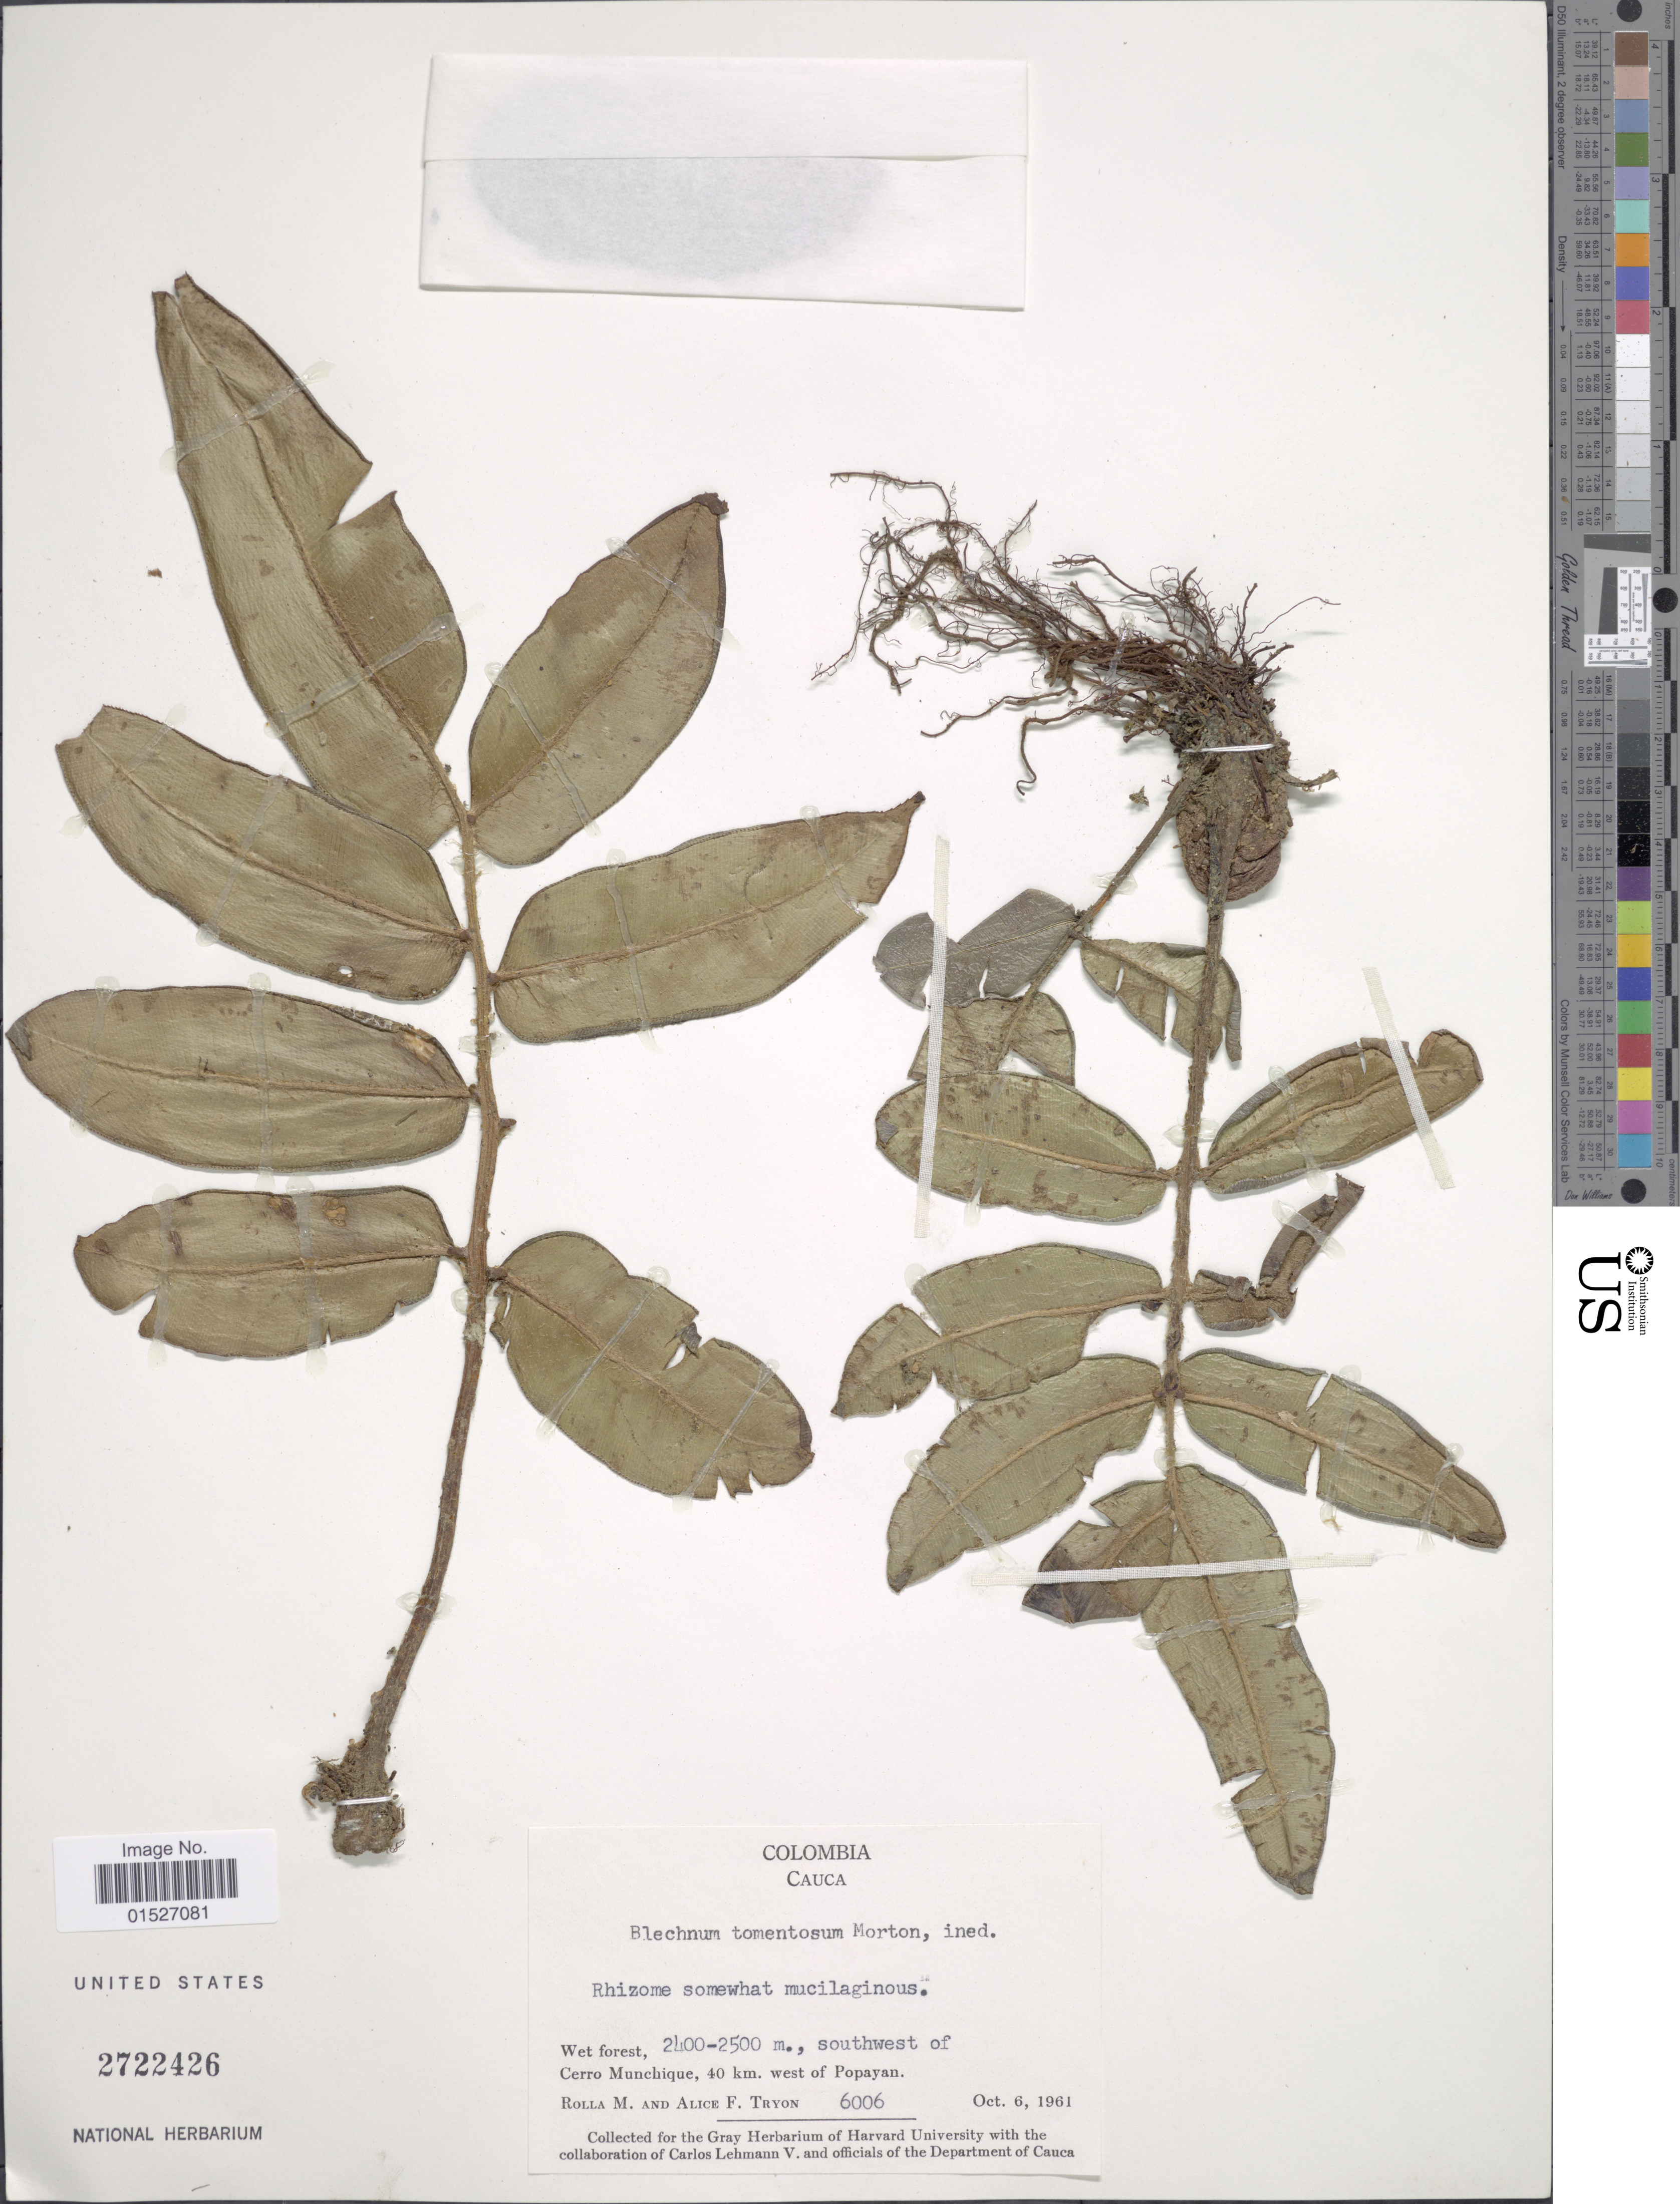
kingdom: Plantae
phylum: Tracheophyta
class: Polypodiopsida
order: Polypodiales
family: Blechnaceae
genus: Blechnum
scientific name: Blechnum tomentosum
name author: C.V. Morton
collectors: M. Rolla & A. F. Tryon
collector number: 6006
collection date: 1961-10-06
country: Colombia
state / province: Cauca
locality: Southwest of Cerro Munchique, 40 km. west of Popayan.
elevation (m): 2400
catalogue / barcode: US 2722426